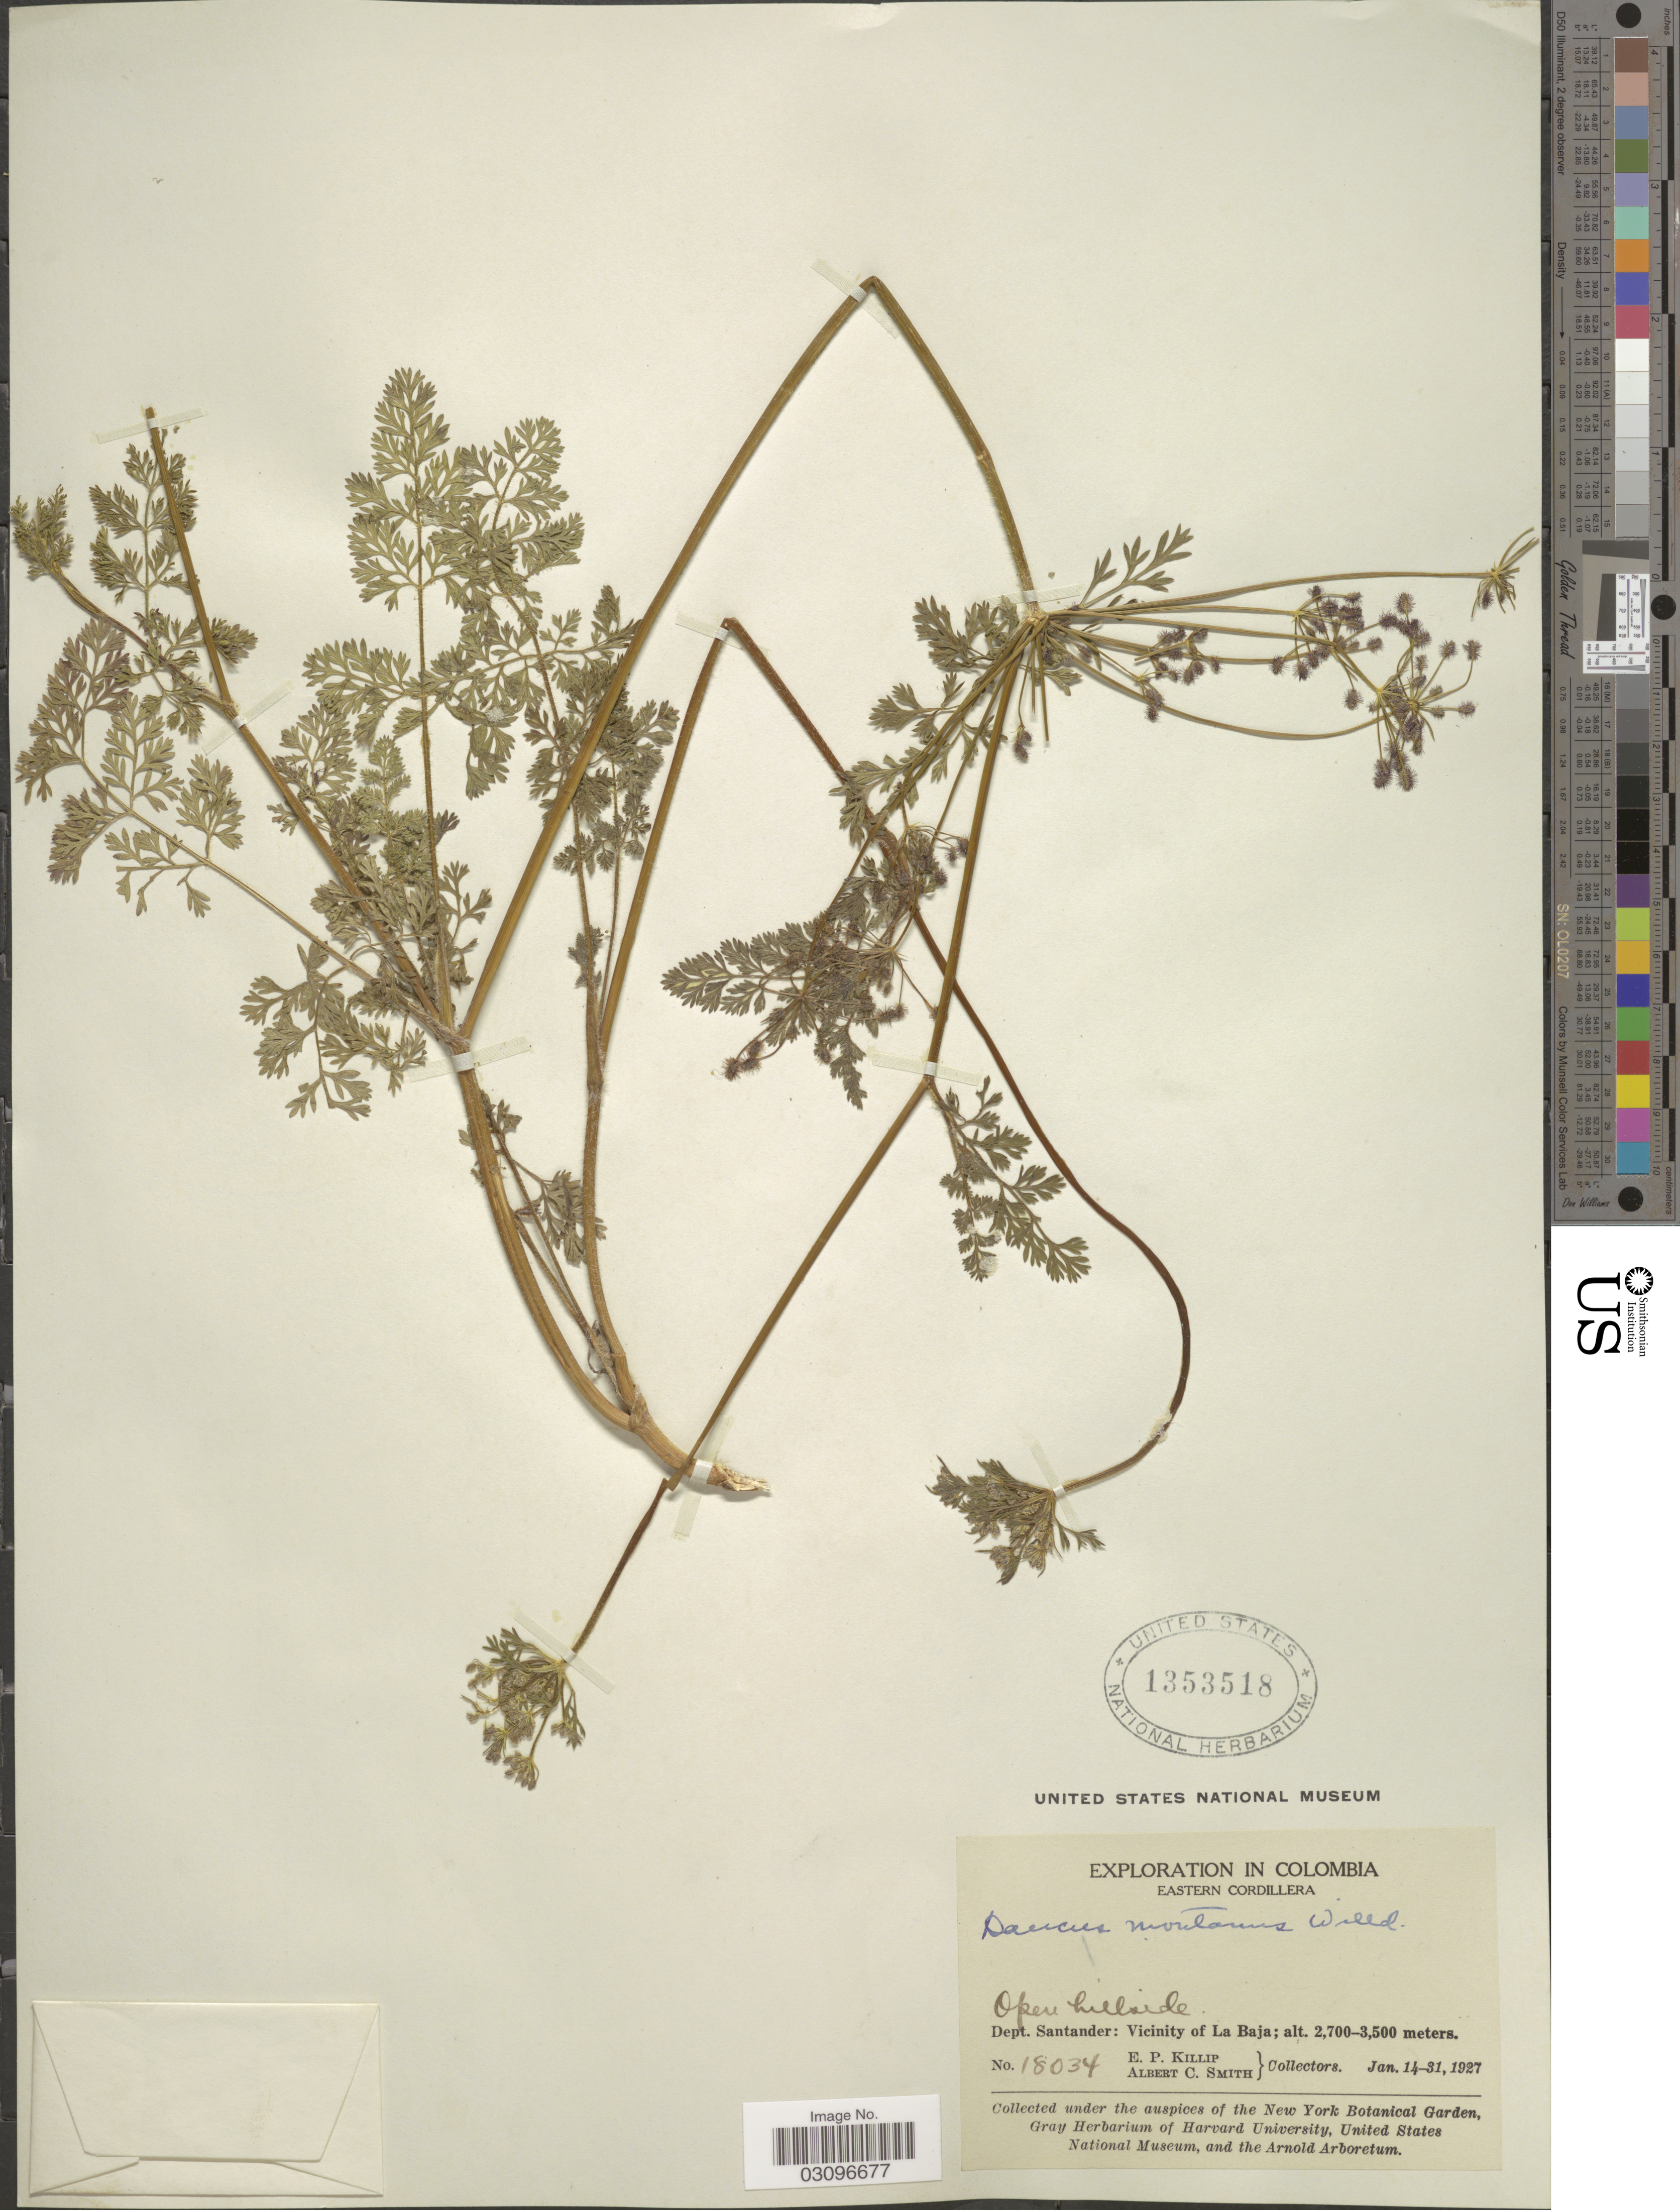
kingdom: Plantae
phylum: Tracheophyta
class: Magnoliopsida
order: Apiales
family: Apiaceae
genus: Daucus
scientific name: Daucus montanus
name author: Humb. & Bonpl. ex Spreng.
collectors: E. P. Killip & A. C. Smith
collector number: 18034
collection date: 1927-01-14/1927-01-31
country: Colombia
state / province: Santander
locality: Eastern Cordillera. Dept. Santander: Vicinity of La Baja.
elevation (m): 2700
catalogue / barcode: US 1353518